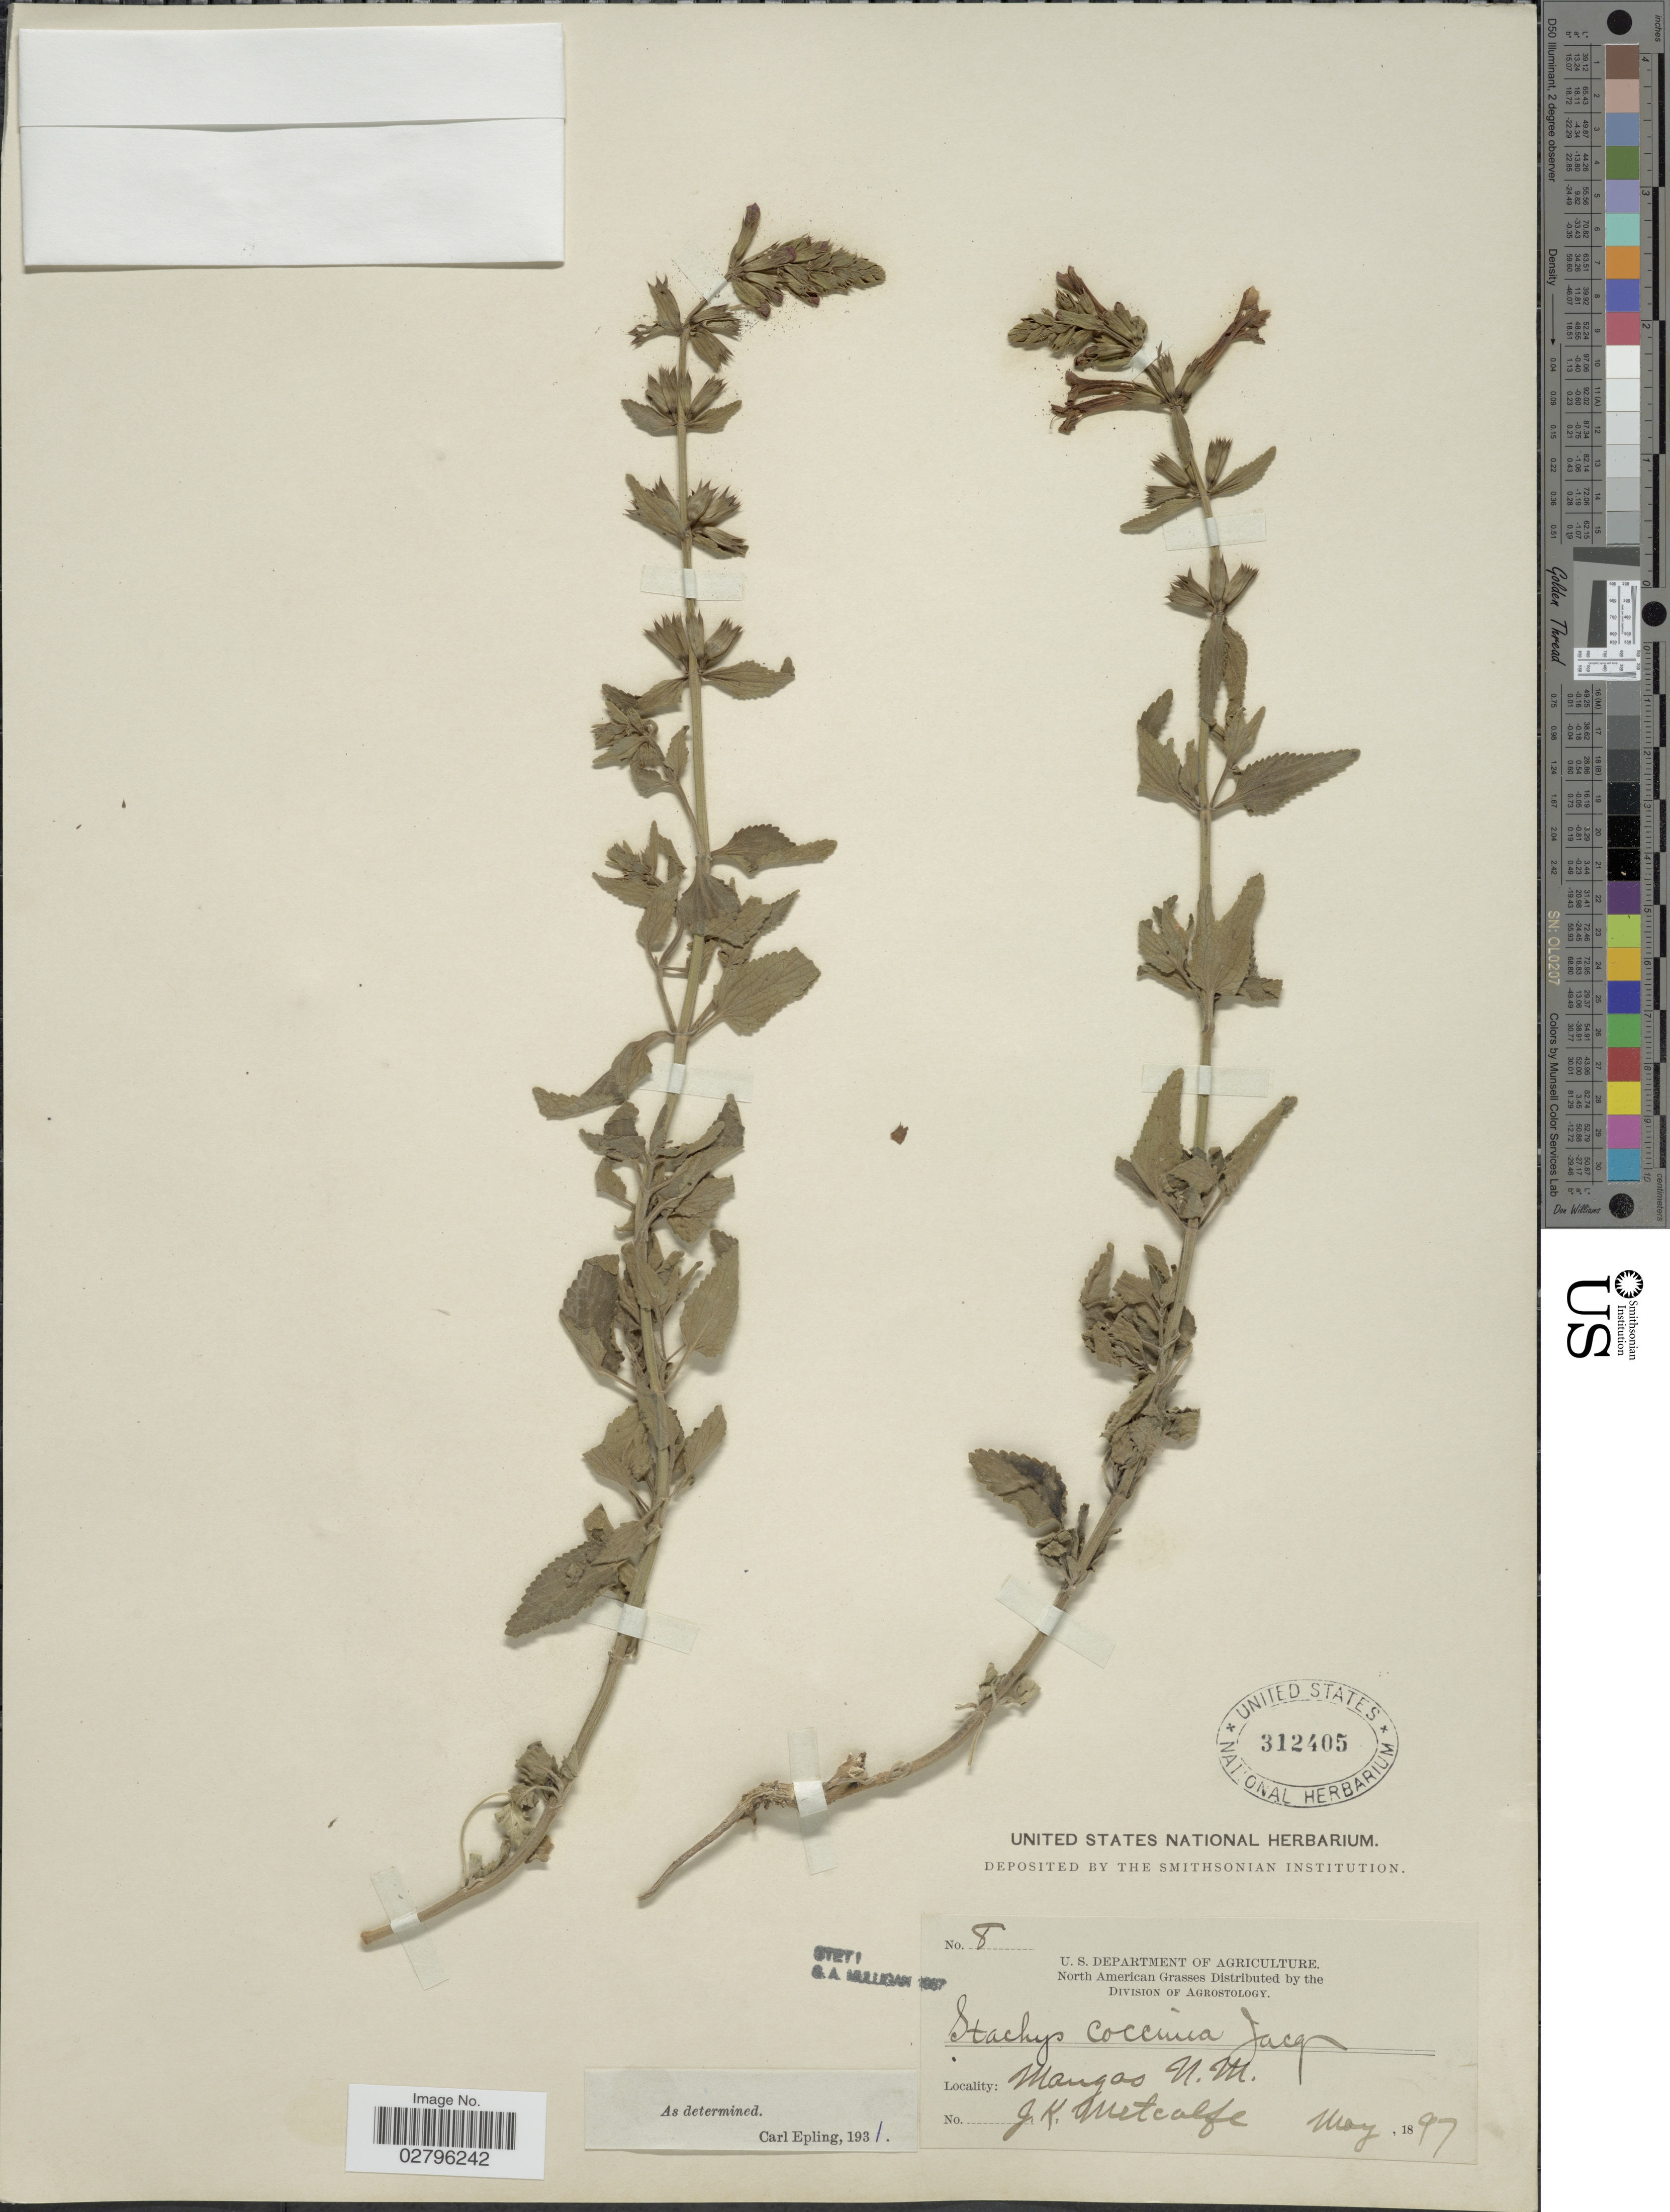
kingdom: Plantae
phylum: Tracheophyta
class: Magnoliopsida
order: Lamiales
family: Lamiaceae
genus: Stachys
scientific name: Stachys coccinea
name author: Ortega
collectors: J. Metcalfe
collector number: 8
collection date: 1897-05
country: United States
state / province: New Mexico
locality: Mangas, N.M.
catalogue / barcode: US 312405